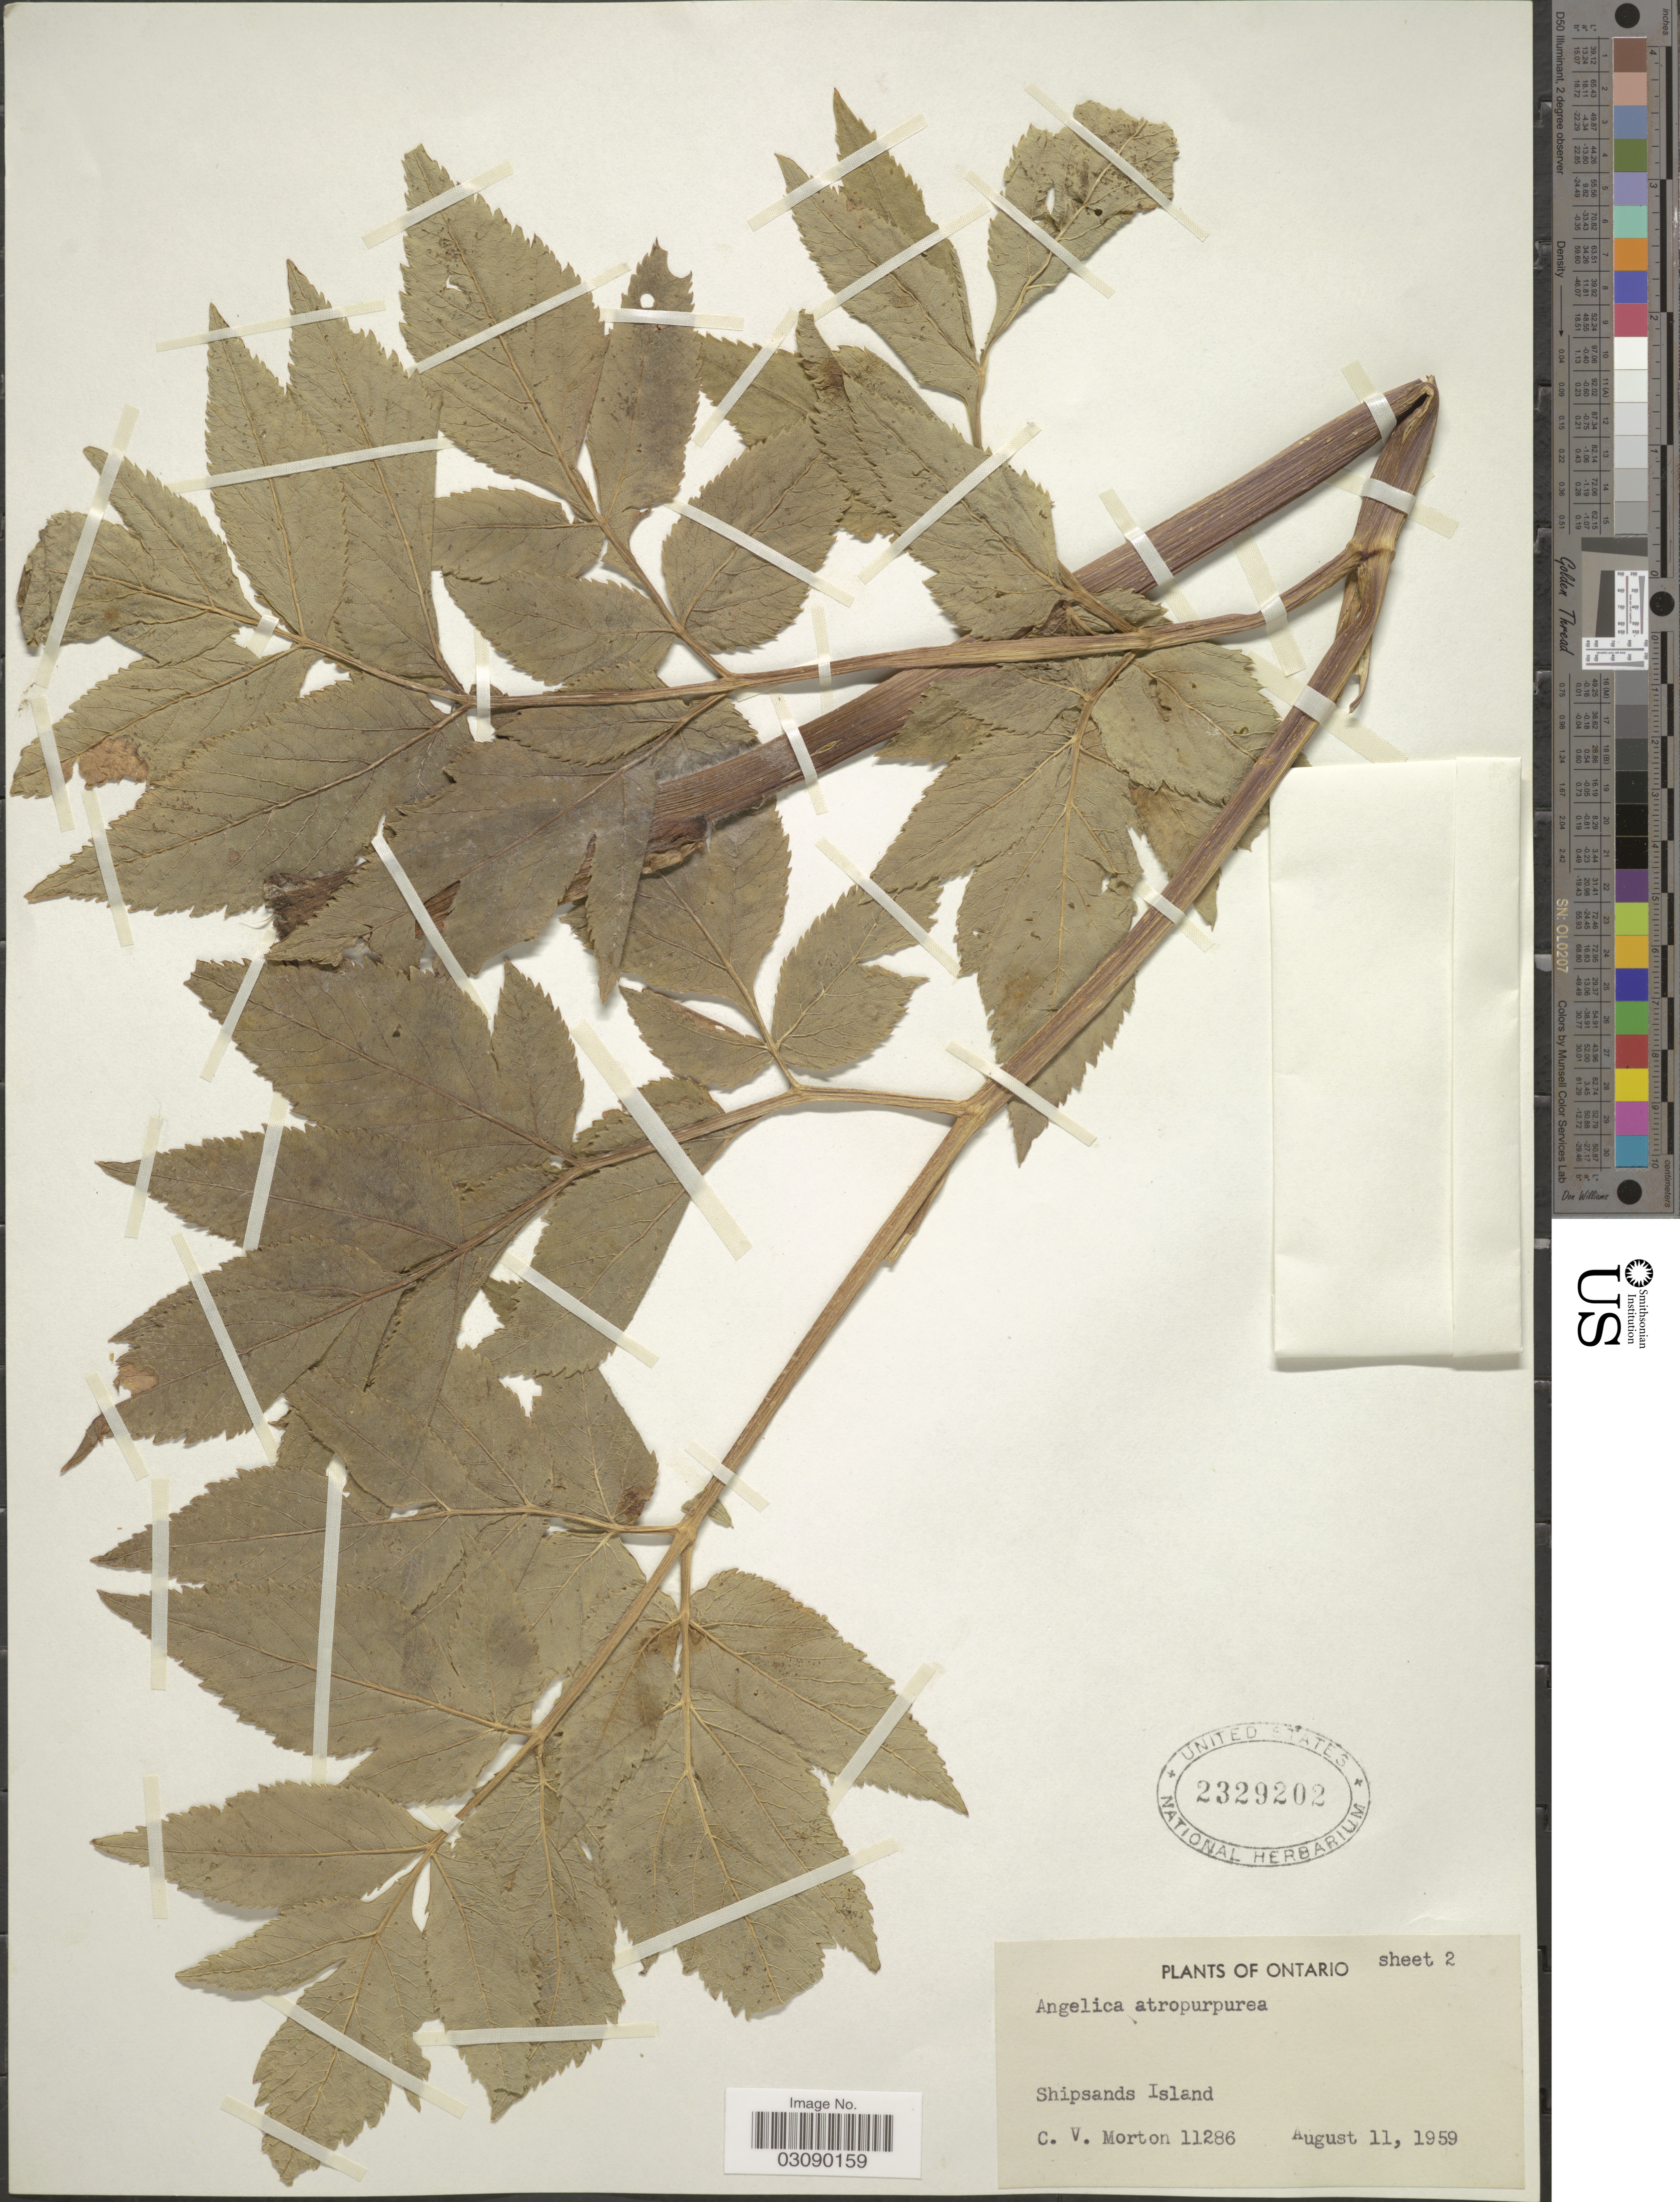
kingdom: Plantae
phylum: Tracheophyta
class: Magnoliopsida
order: Apiales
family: Apiaceae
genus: Angelica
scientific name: Angelica atropurpurea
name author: L.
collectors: C. V. Morton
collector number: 11286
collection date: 1959-08-11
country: Canada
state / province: Ontario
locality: Shipsands Island.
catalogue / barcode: US 2329202